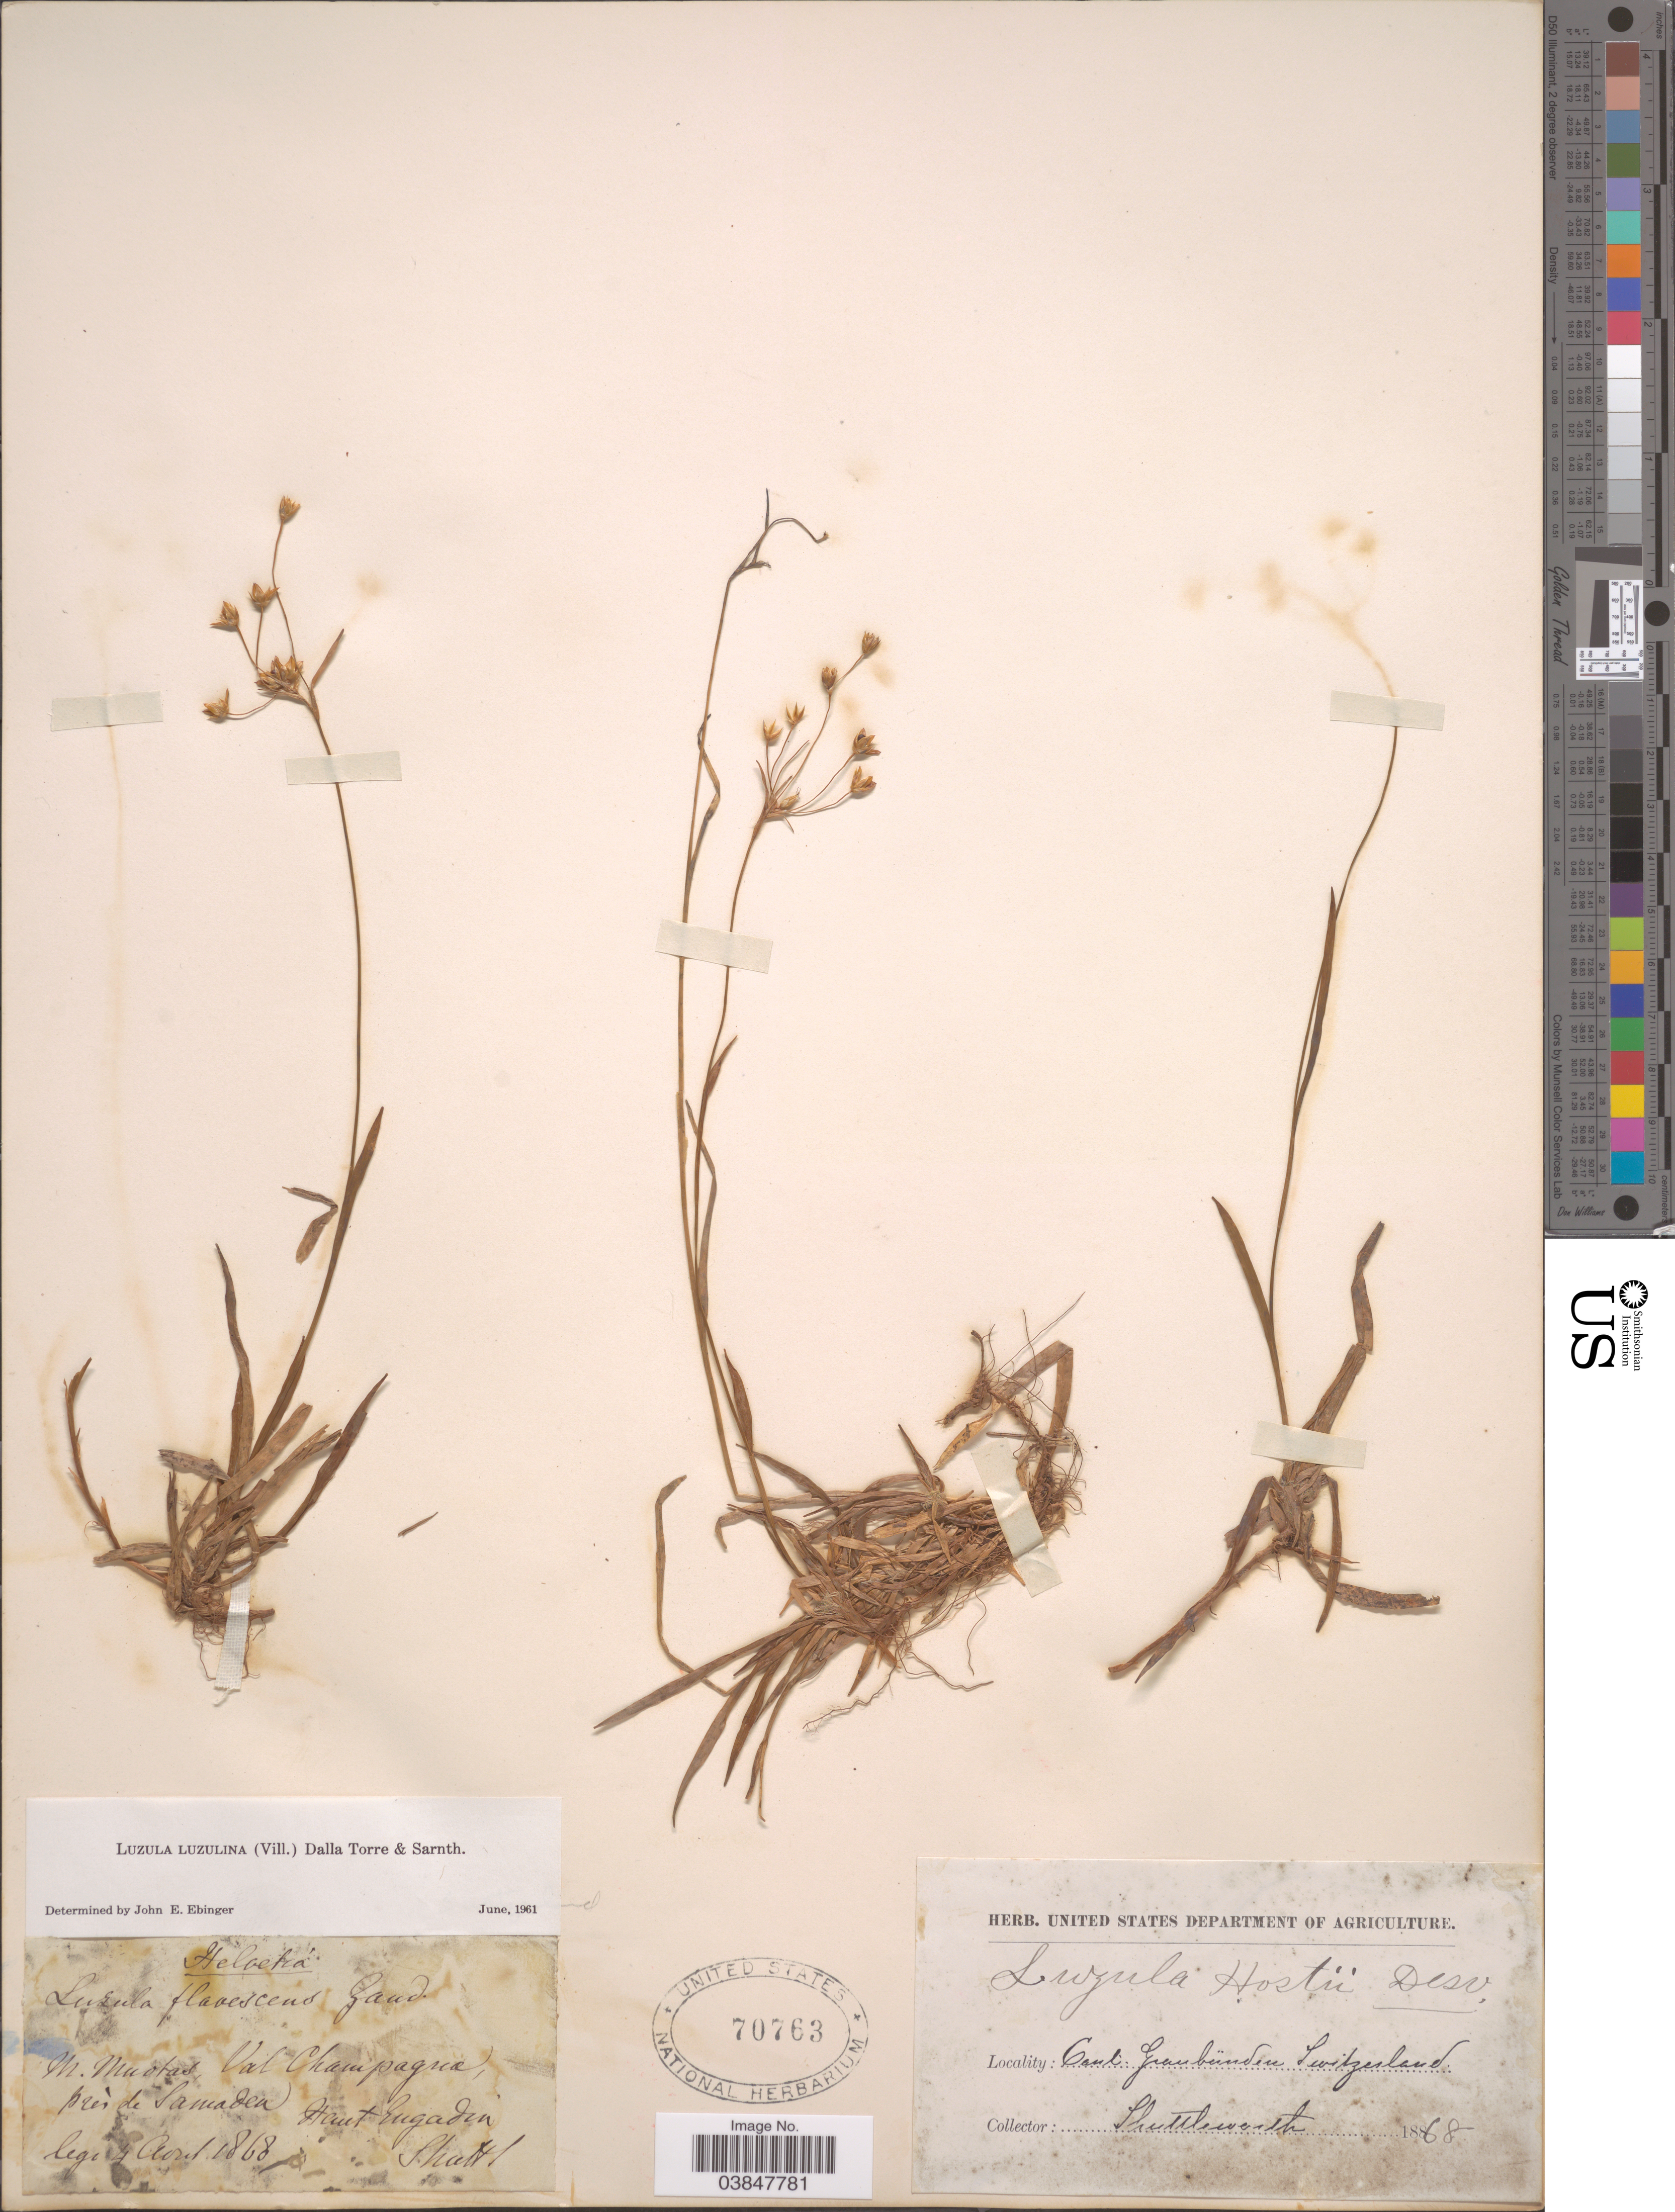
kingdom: Plantae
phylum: Tracheophyta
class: Liliopsida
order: Poales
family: Juncaceae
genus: Luzula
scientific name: Luzula luzulina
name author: (Vill.) Racib.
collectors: -. Shuttleworth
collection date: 1868-08-04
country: Switzerland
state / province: Graubunden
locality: Cant. Graubünden. Près de Samaden. Haut Engadin.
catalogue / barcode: US 70763